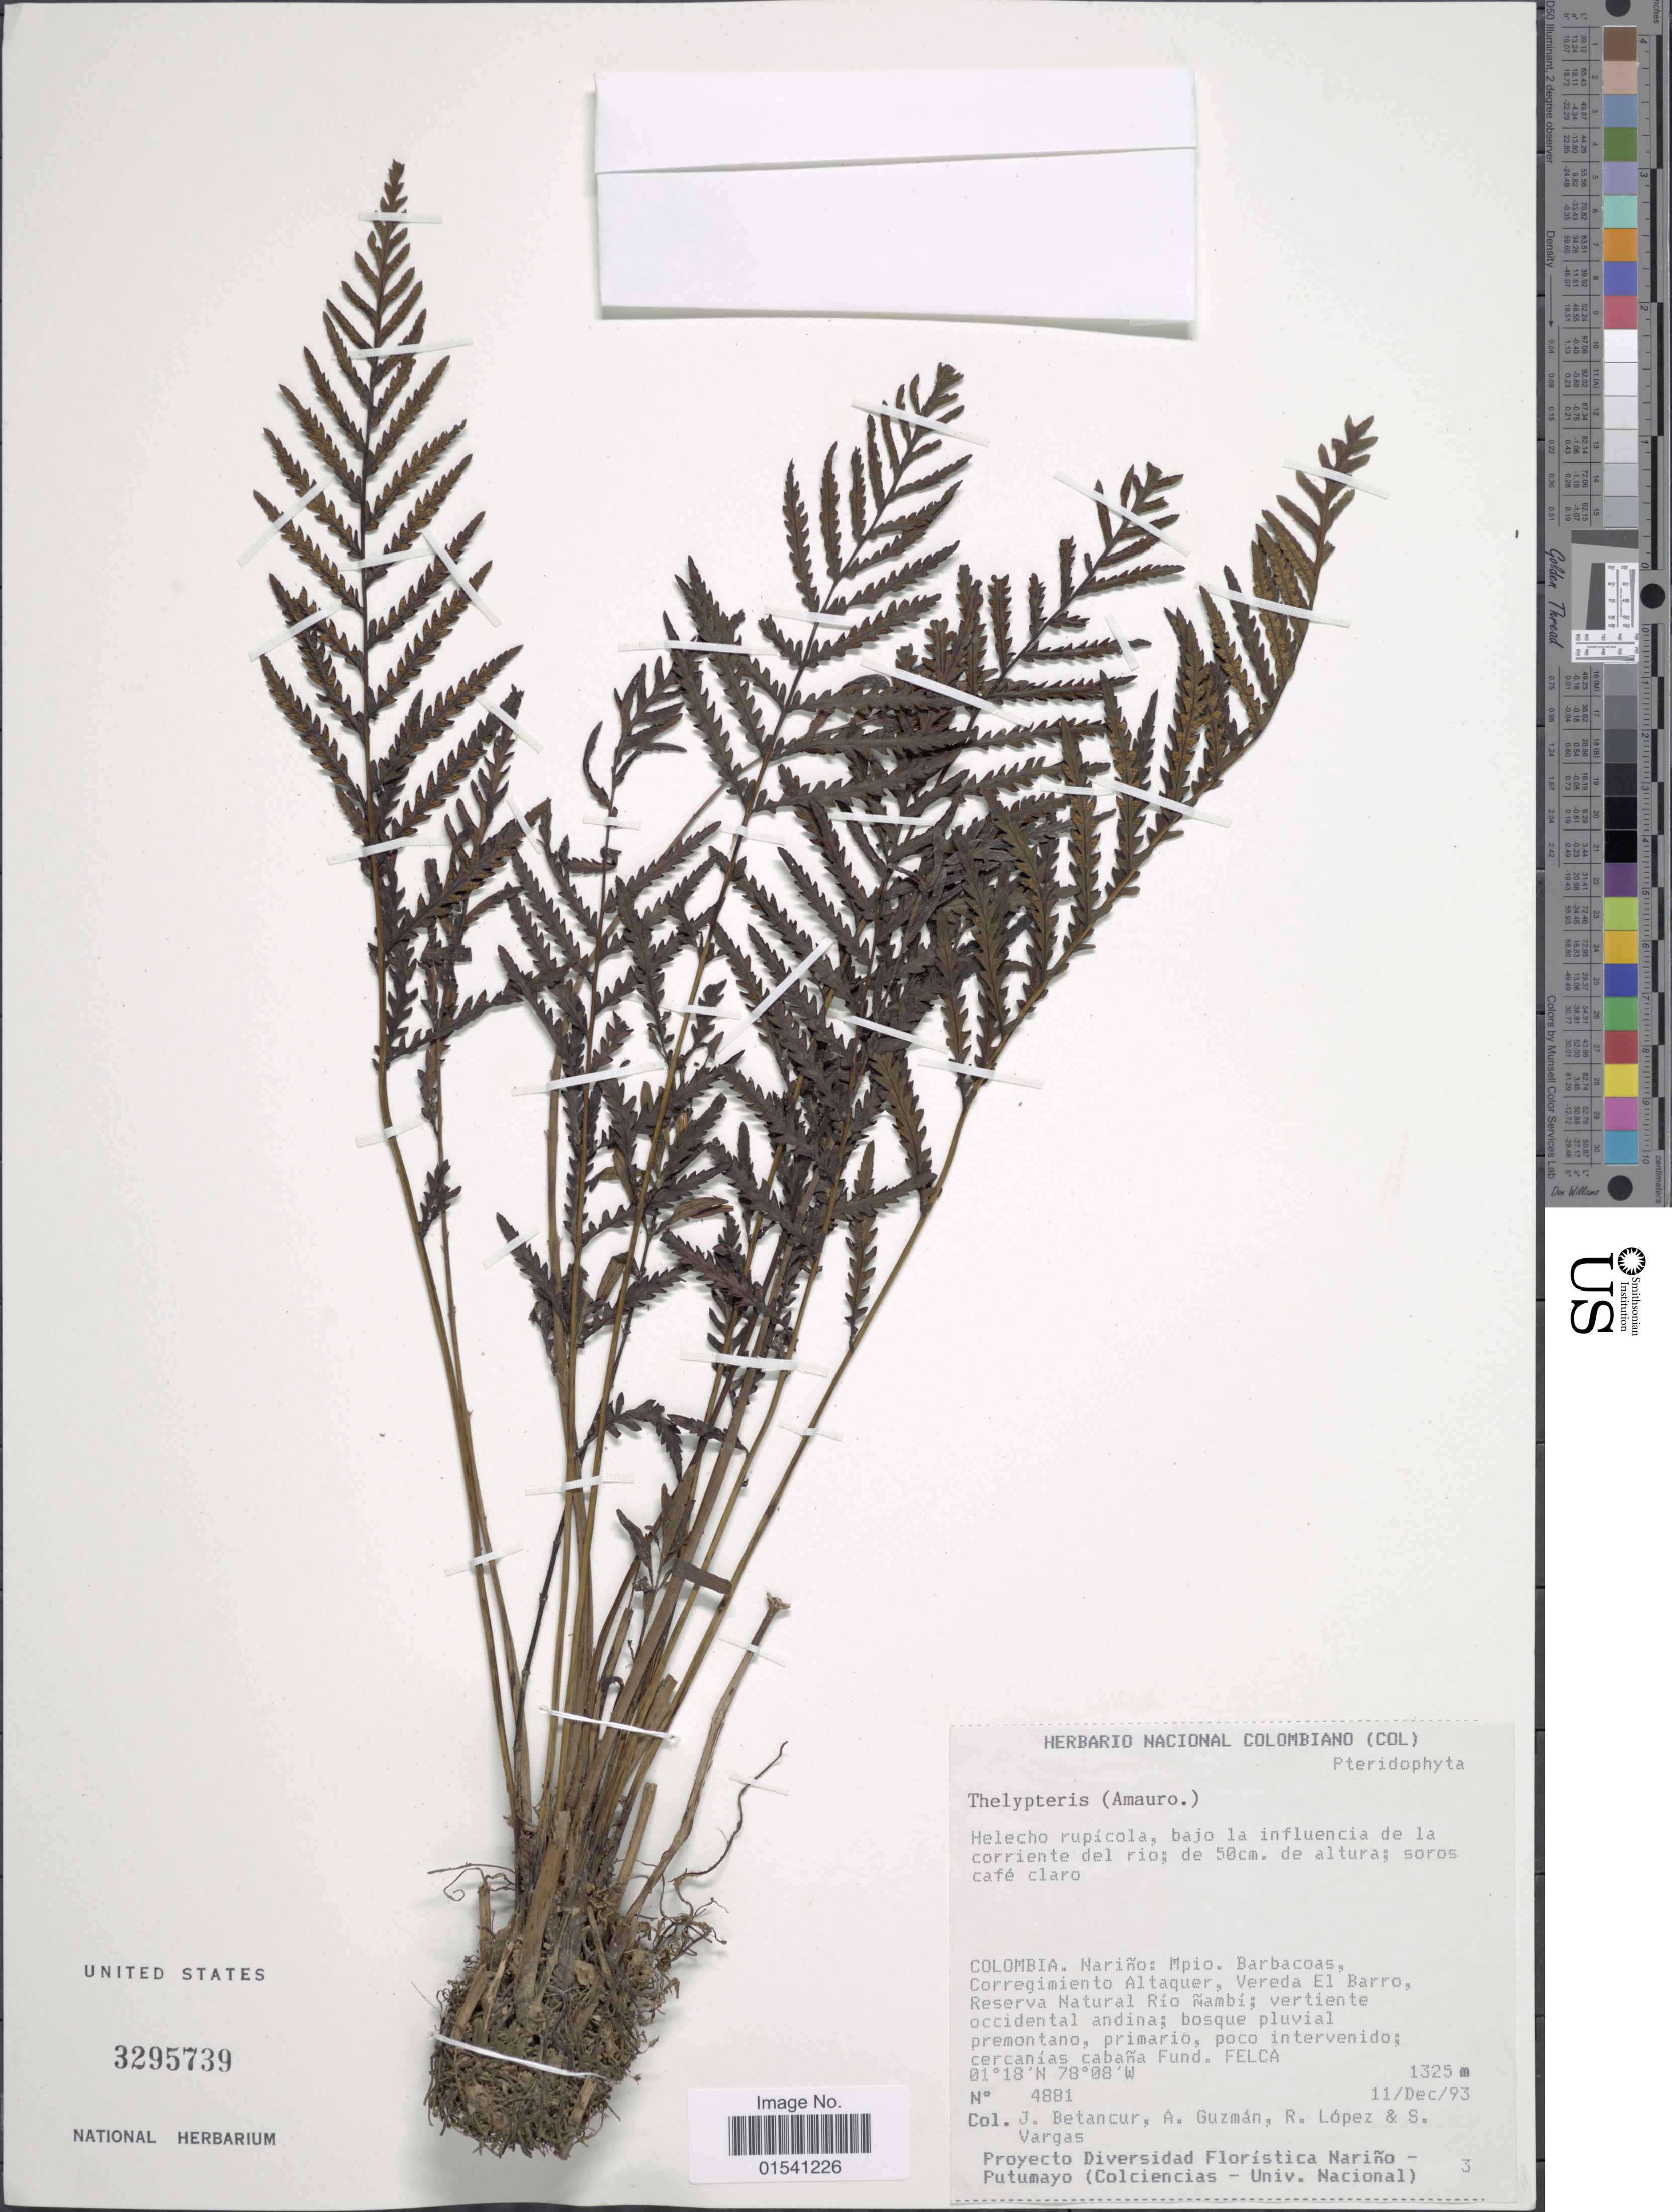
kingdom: Plantae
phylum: Tracheophyta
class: Polypodiopsida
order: Polypodiales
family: Thelypteridaceae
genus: Amauropelta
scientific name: Amauropelta sp.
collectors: J. Betancur, A. Guzman, R. Lopez & S. Vargas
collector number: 4881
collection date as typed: Transcribed d/m/y: 11/12/93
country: Colombia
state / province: Nariño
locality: Mpio. Barbacoas, Corregimiento Altaquer, vereda El Barro, Reserva Natural Río ñambí; vertiente occidental andina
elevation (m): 1325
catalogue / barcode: US 3295739